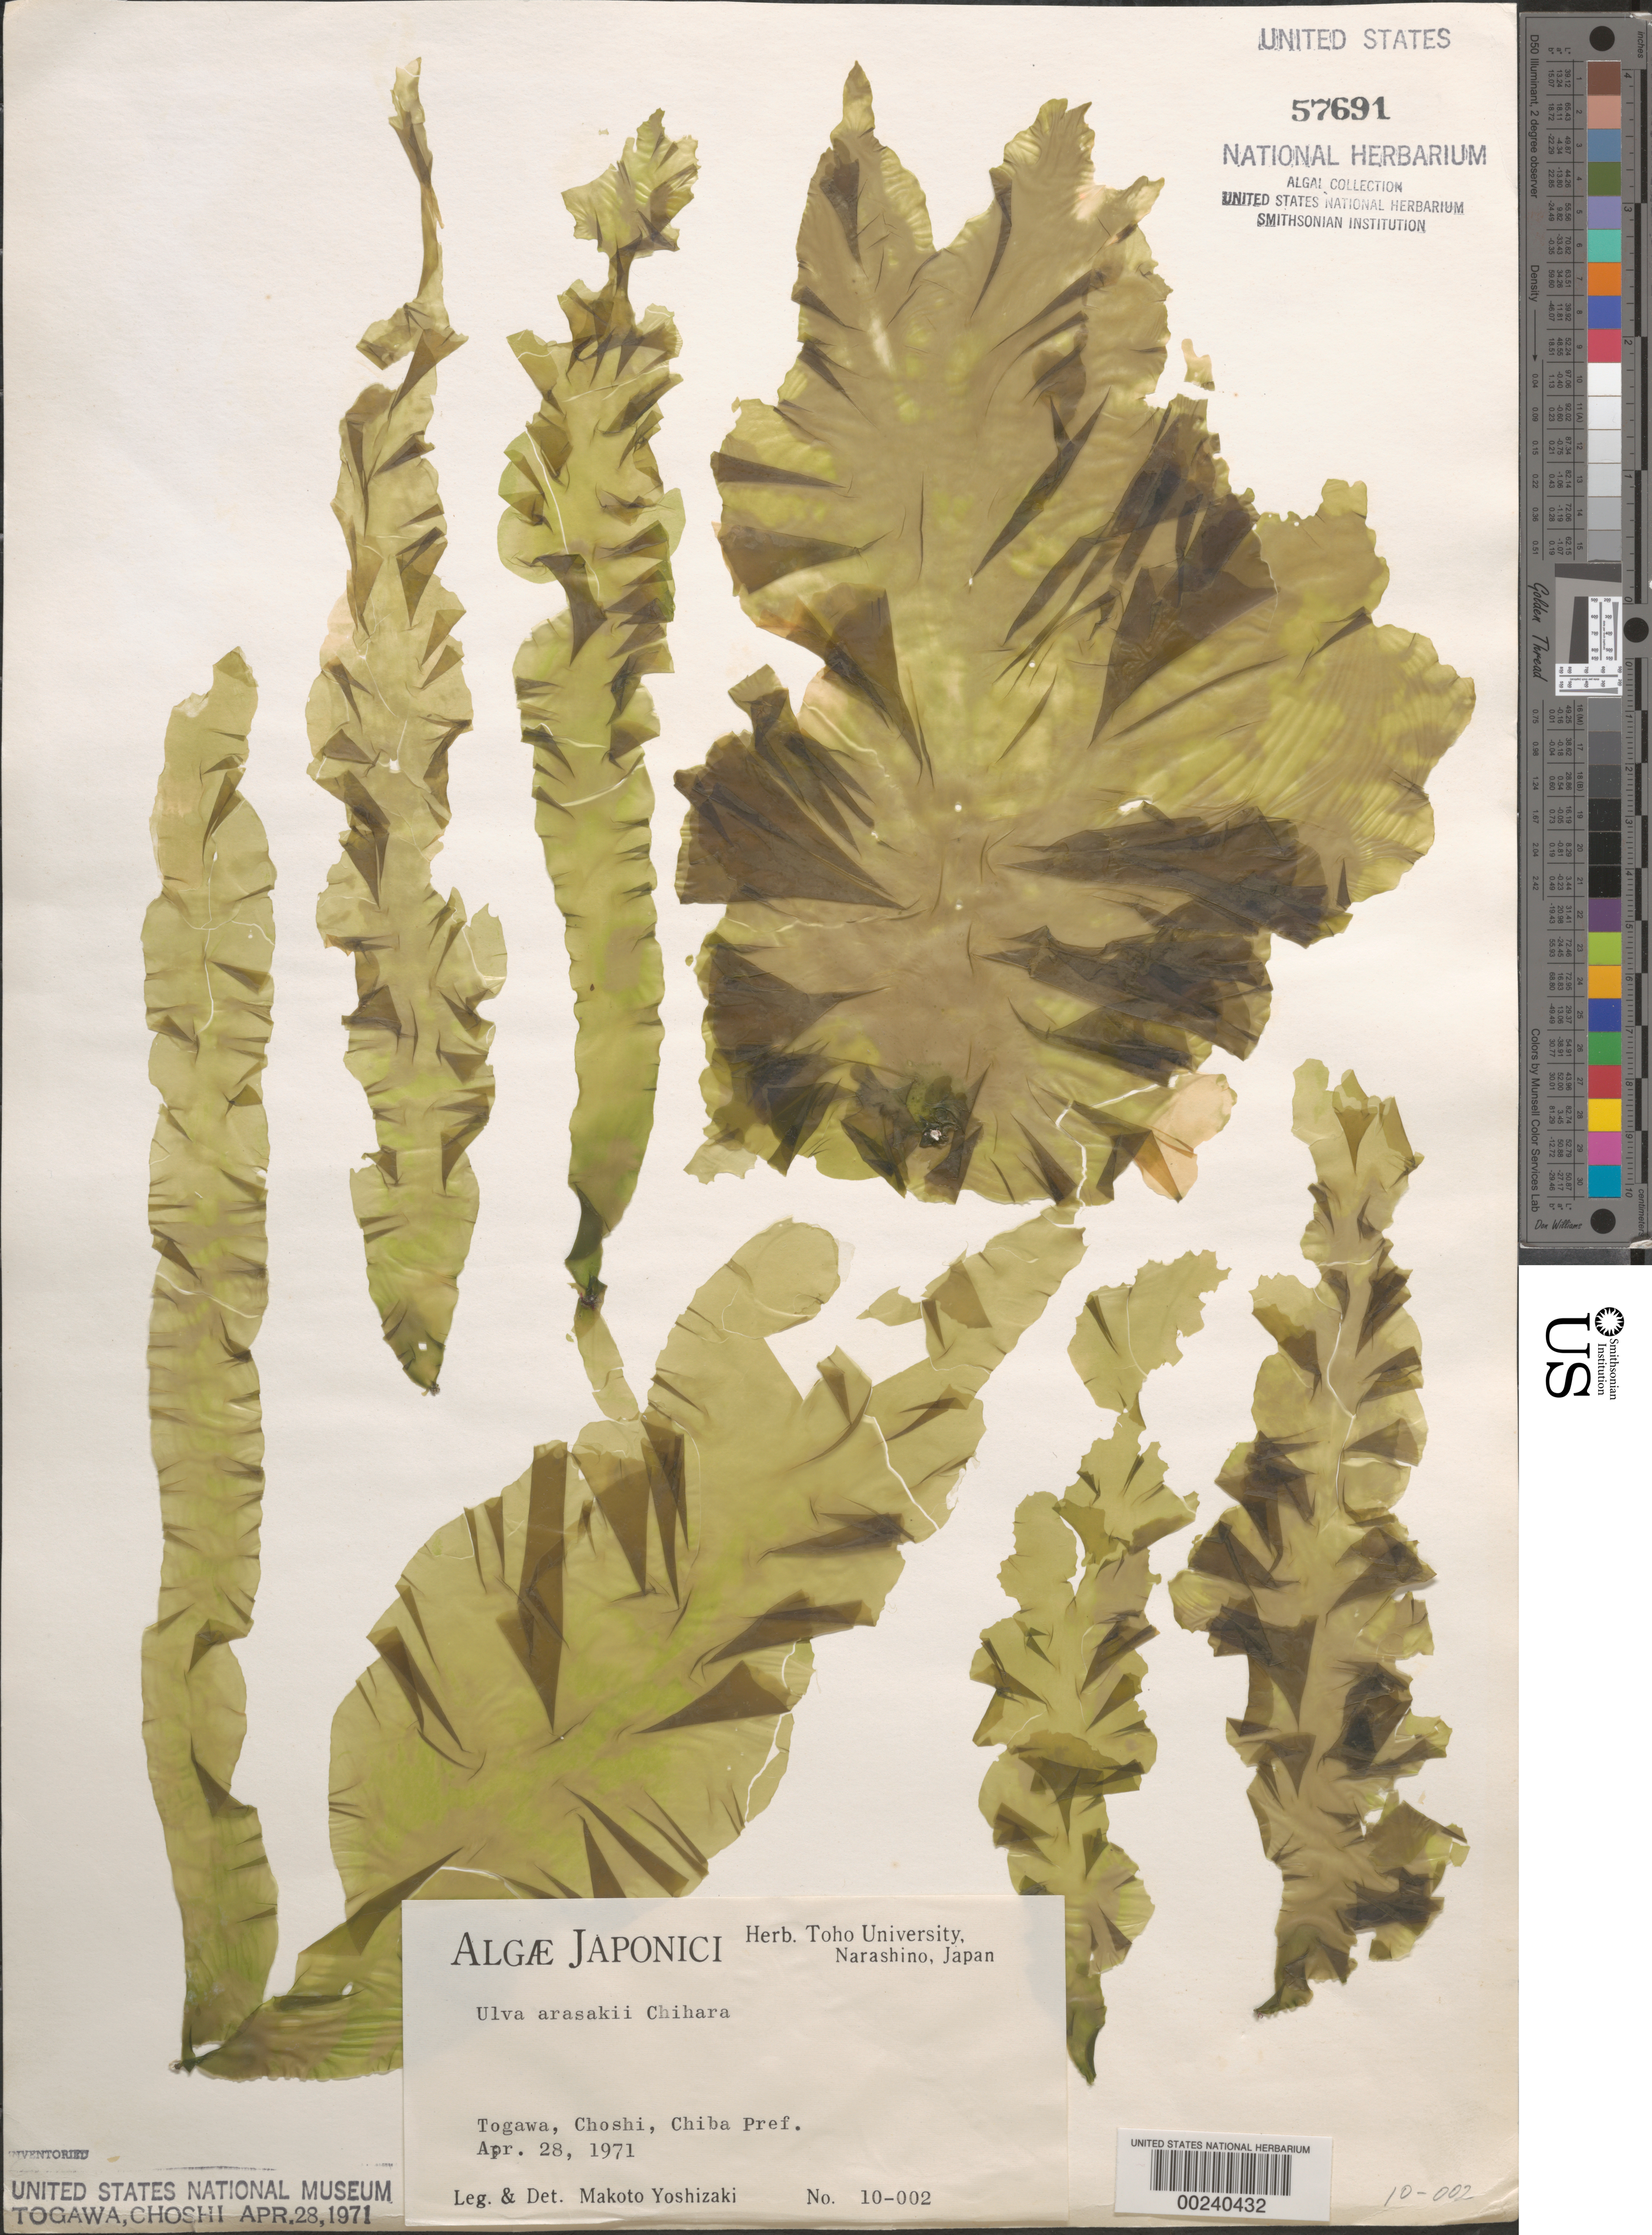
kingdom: Plantae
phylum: Chlorophyta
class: Ulvophyceae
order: Ulvales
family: Ulvaceae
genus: Ulva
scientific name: Ulva arasakii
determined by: Yoshizaki, M.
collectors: M. Yoshizaki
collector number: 10-002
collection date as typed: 28 Apr 1971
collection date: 1971-04-28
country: Japan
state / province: Tiba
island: Honshu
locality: Togawa, Choshi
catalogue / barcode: US 57691